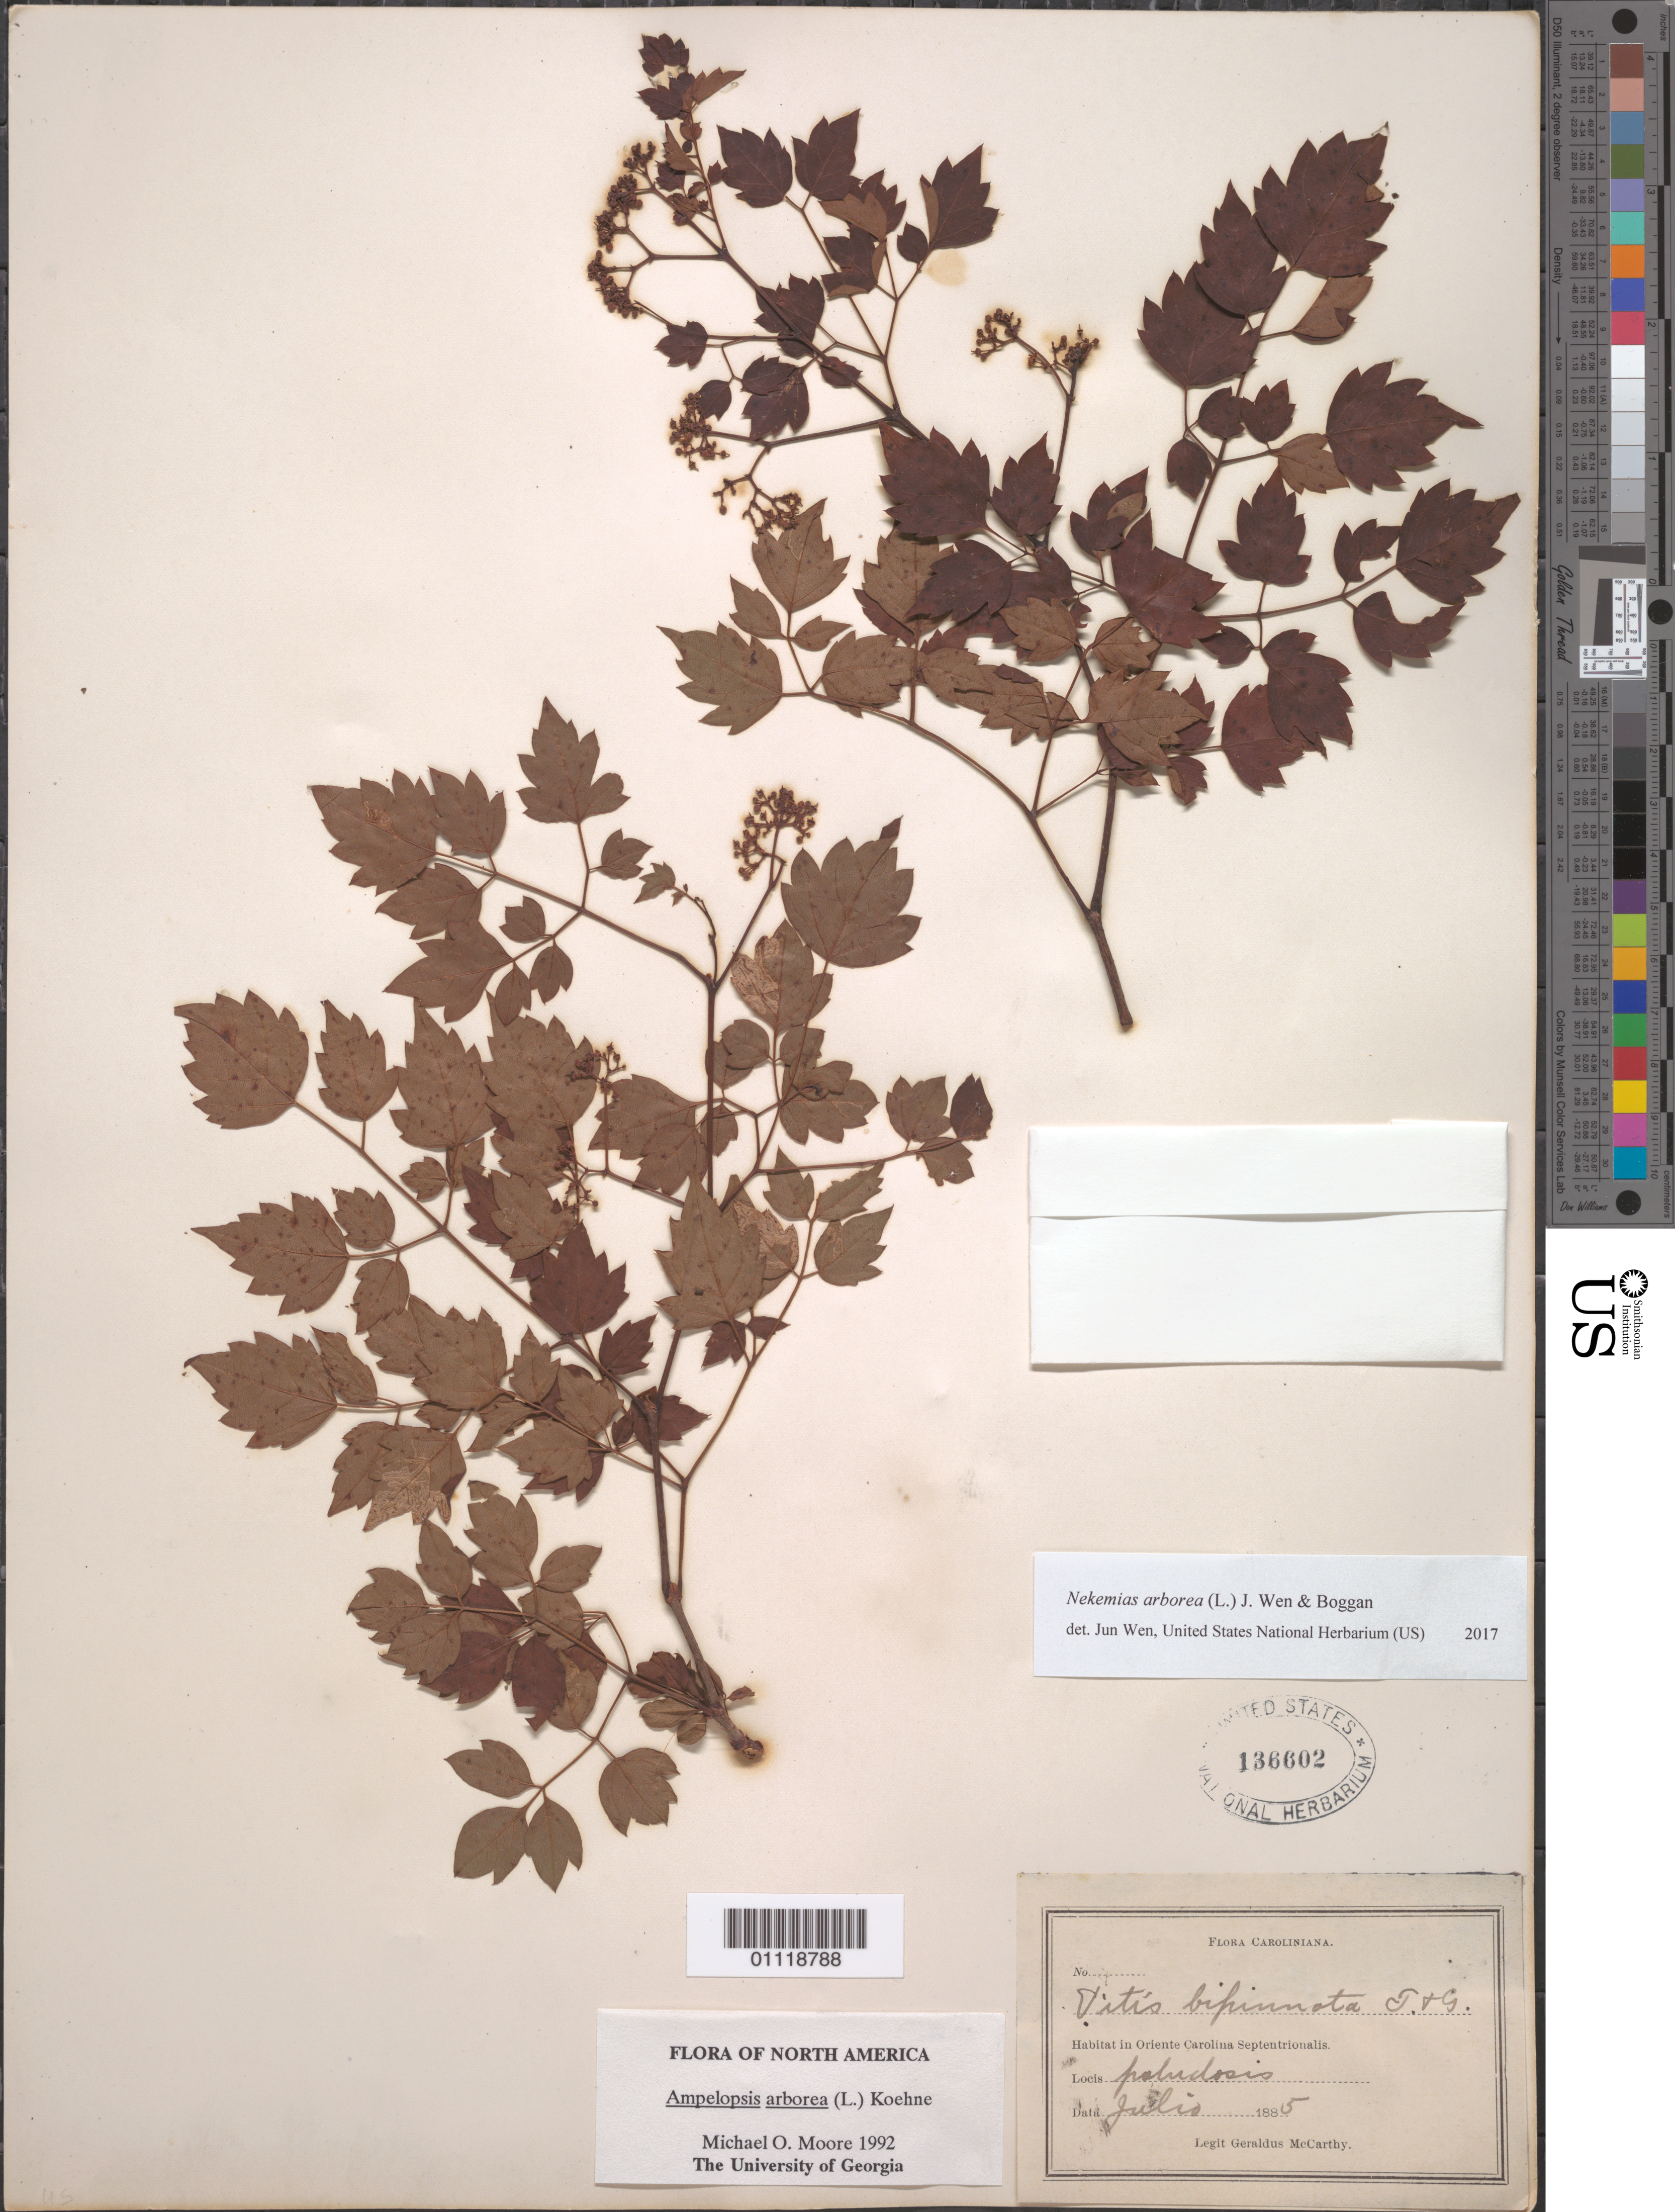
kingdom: Plantae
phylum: Tracheophyta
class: Magnoliopsida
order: Vitales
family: Vitaceae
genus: Ampelopsis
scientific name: Ampelopsis arborea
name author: (L.) Koehne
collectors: G. McCarthy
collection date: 1885-07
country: United States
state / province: North Carolina / South Carolina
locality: "Carolina"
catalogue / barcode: US 136602